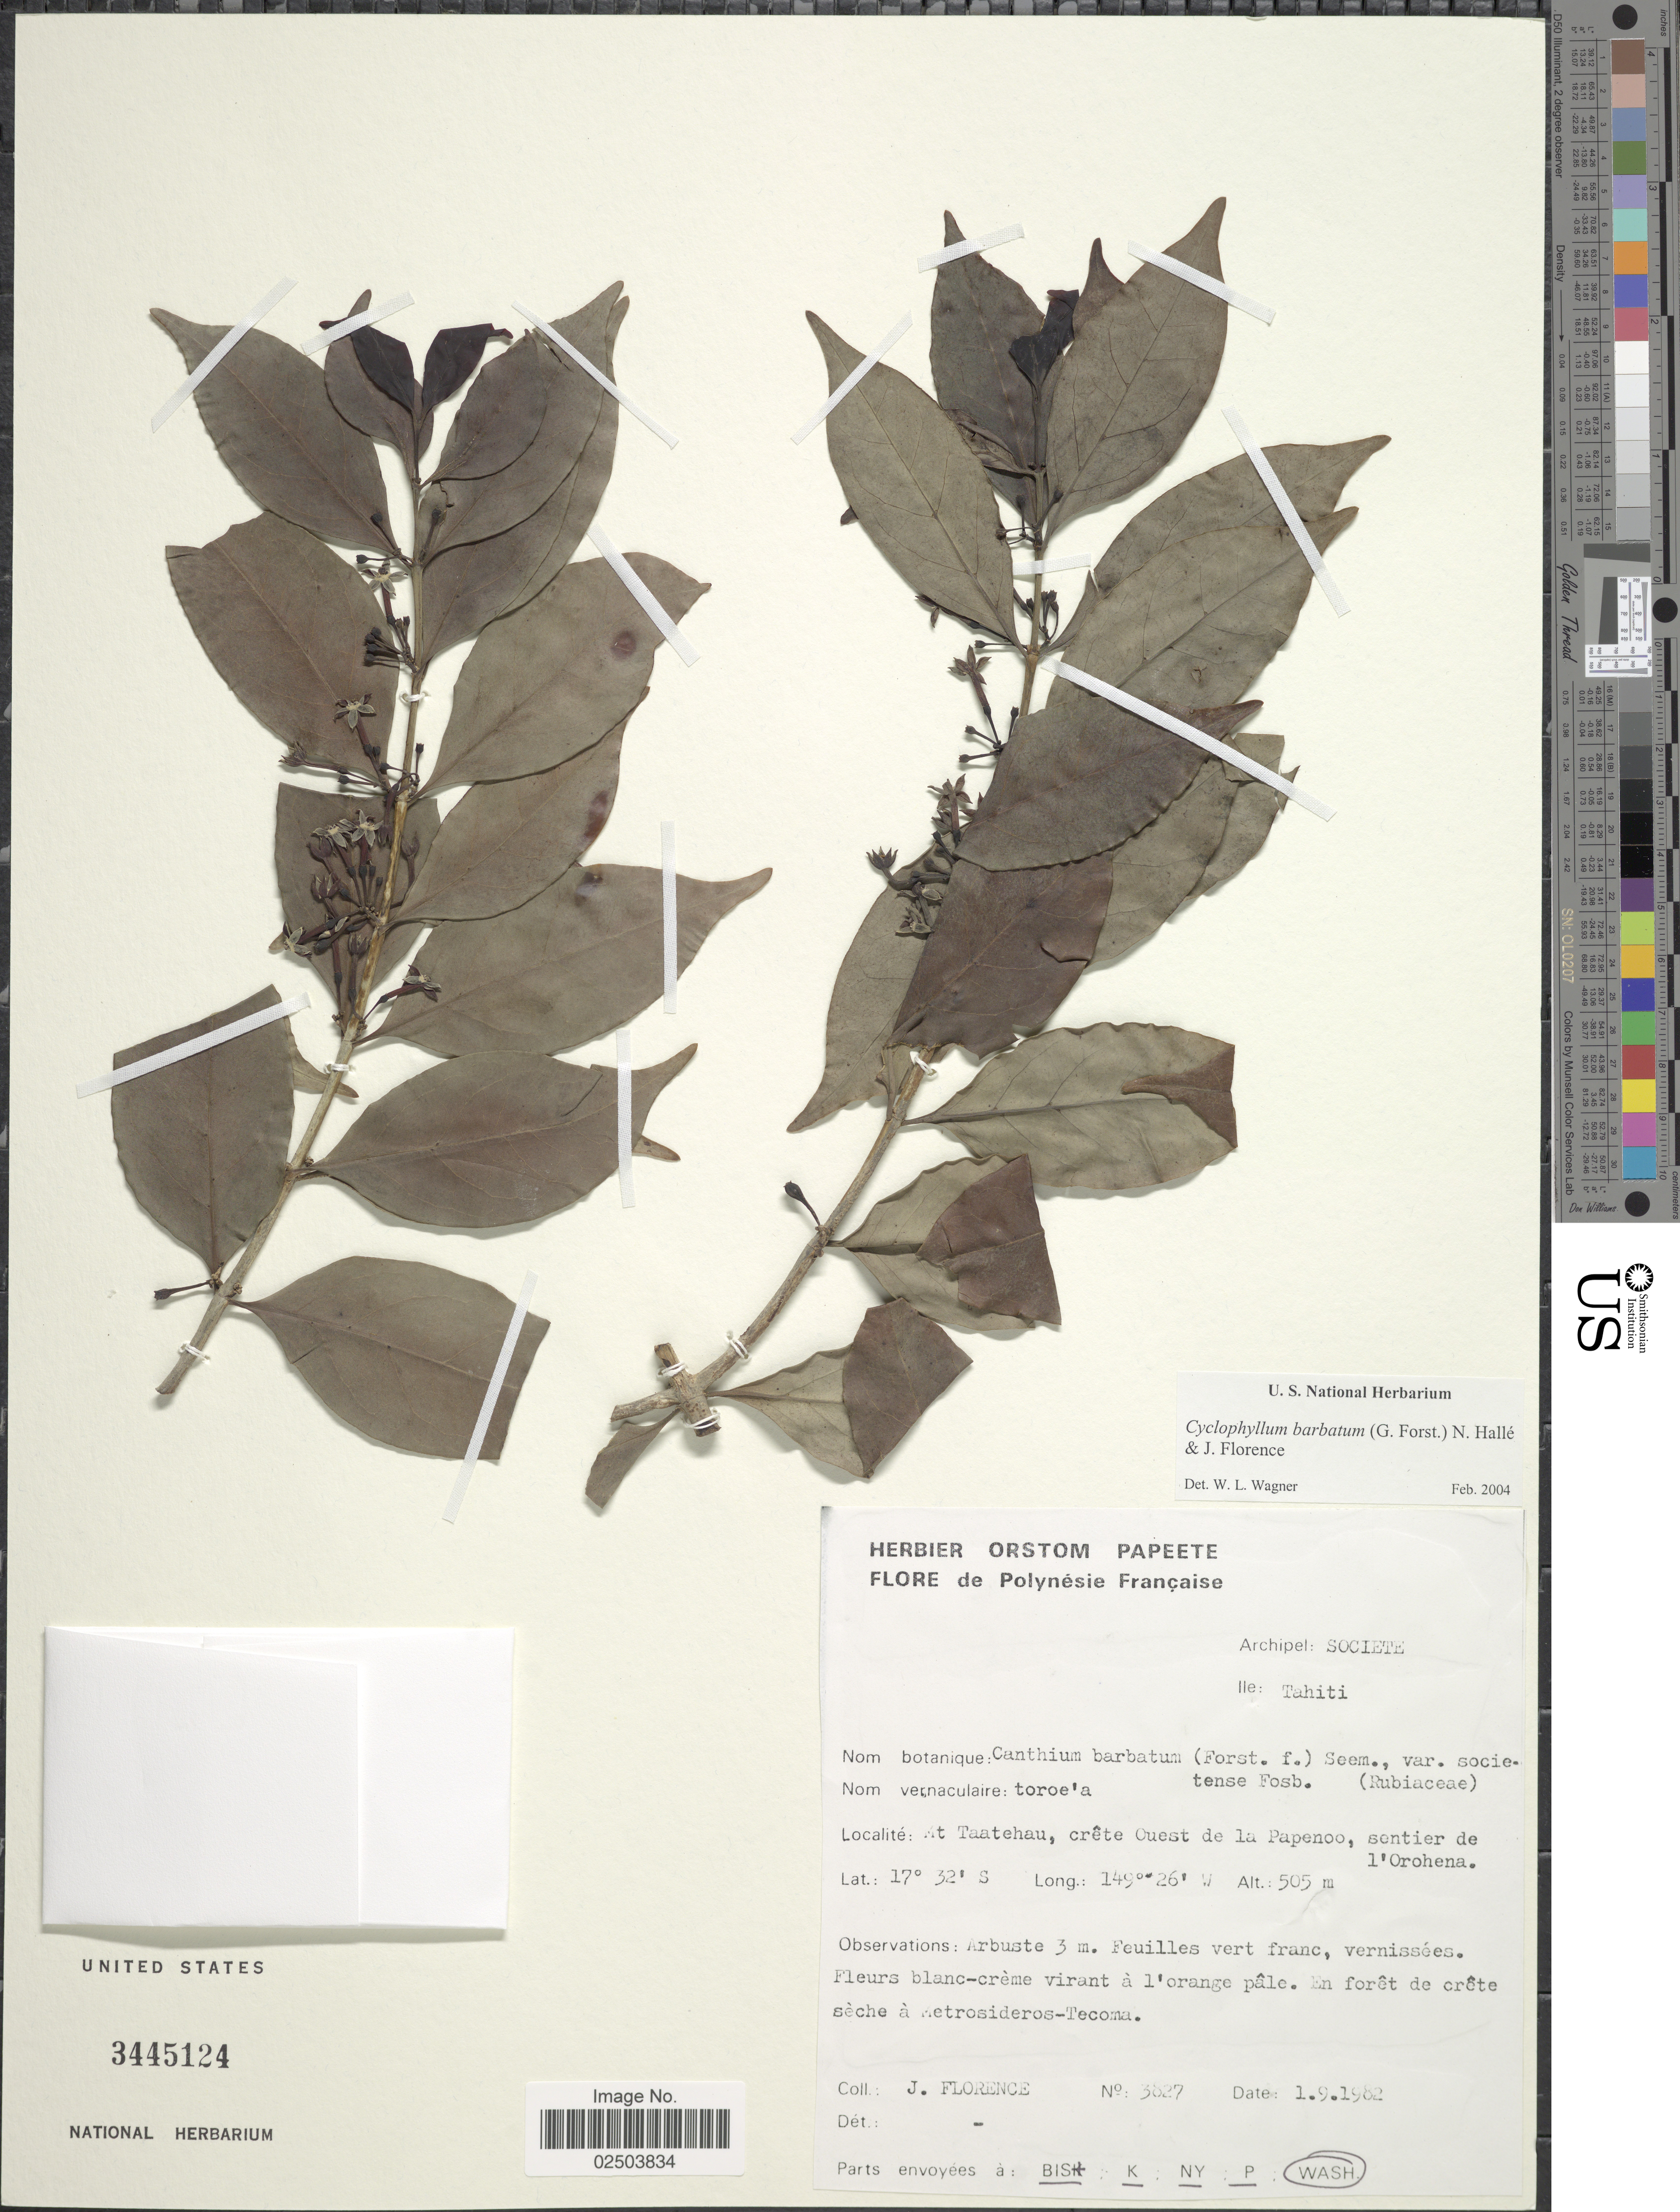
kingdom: Plantae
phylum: Tracheophyta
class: Magnoliopsida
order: Gentianales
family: Rubiaceae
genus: Cyclophyllum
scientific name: Cyclophyllum barbatum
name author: (G. Forst.) N. Hallé & J. Florence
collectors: J. Florence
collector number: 3827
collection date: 1982-09-01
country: French Polynesia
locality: Archipel: Societe, Ile: Tahiti. At Taatehau, crete Ouest de la Papenoo, sentier de l'Orohena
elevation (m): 505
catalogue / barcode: US 3445124